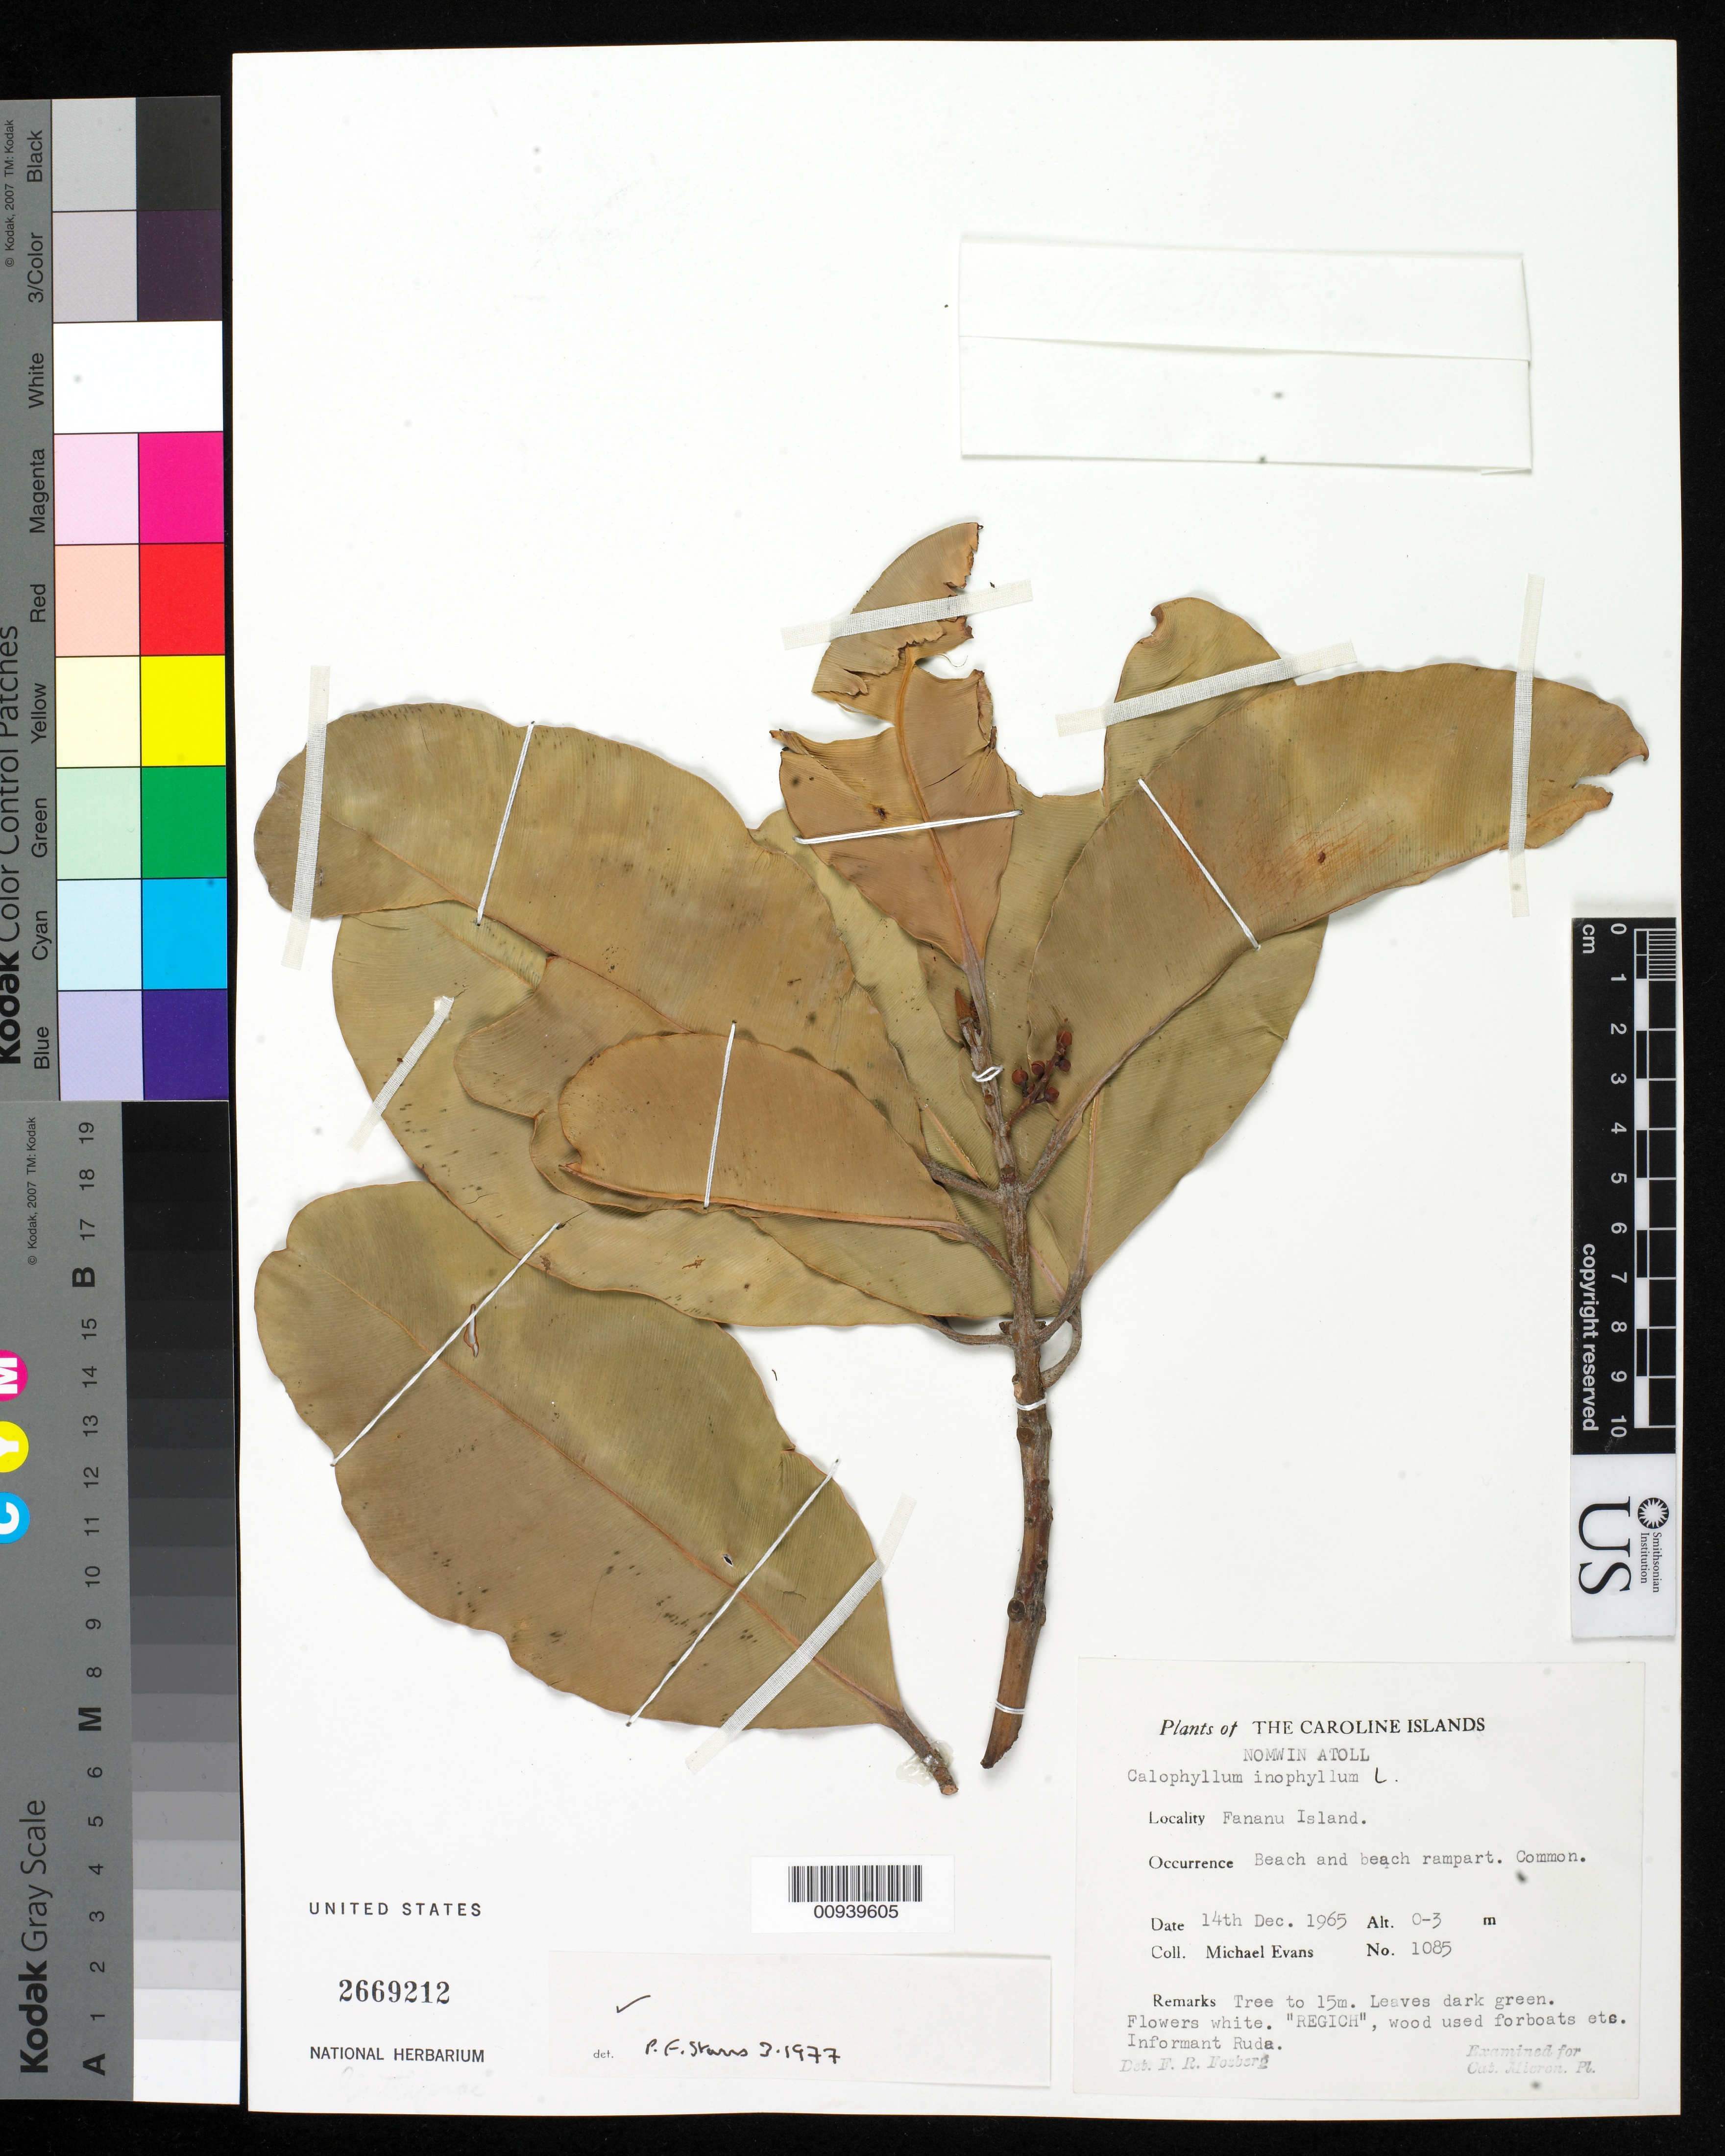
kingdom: Plantae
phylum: Tracheophyta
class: Magnoliopsida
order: Malpighiales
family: Calophyllaceae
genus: Calophyllum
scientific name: Calophyllum inophyllum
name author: L.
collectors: M. Evans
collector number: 1085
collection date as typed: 14 Dec 1965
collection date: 1965-12-14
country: Micronesia, Federated States of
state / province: Truk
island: Nomwin Atoll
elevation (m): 0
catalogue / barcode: US 2669212